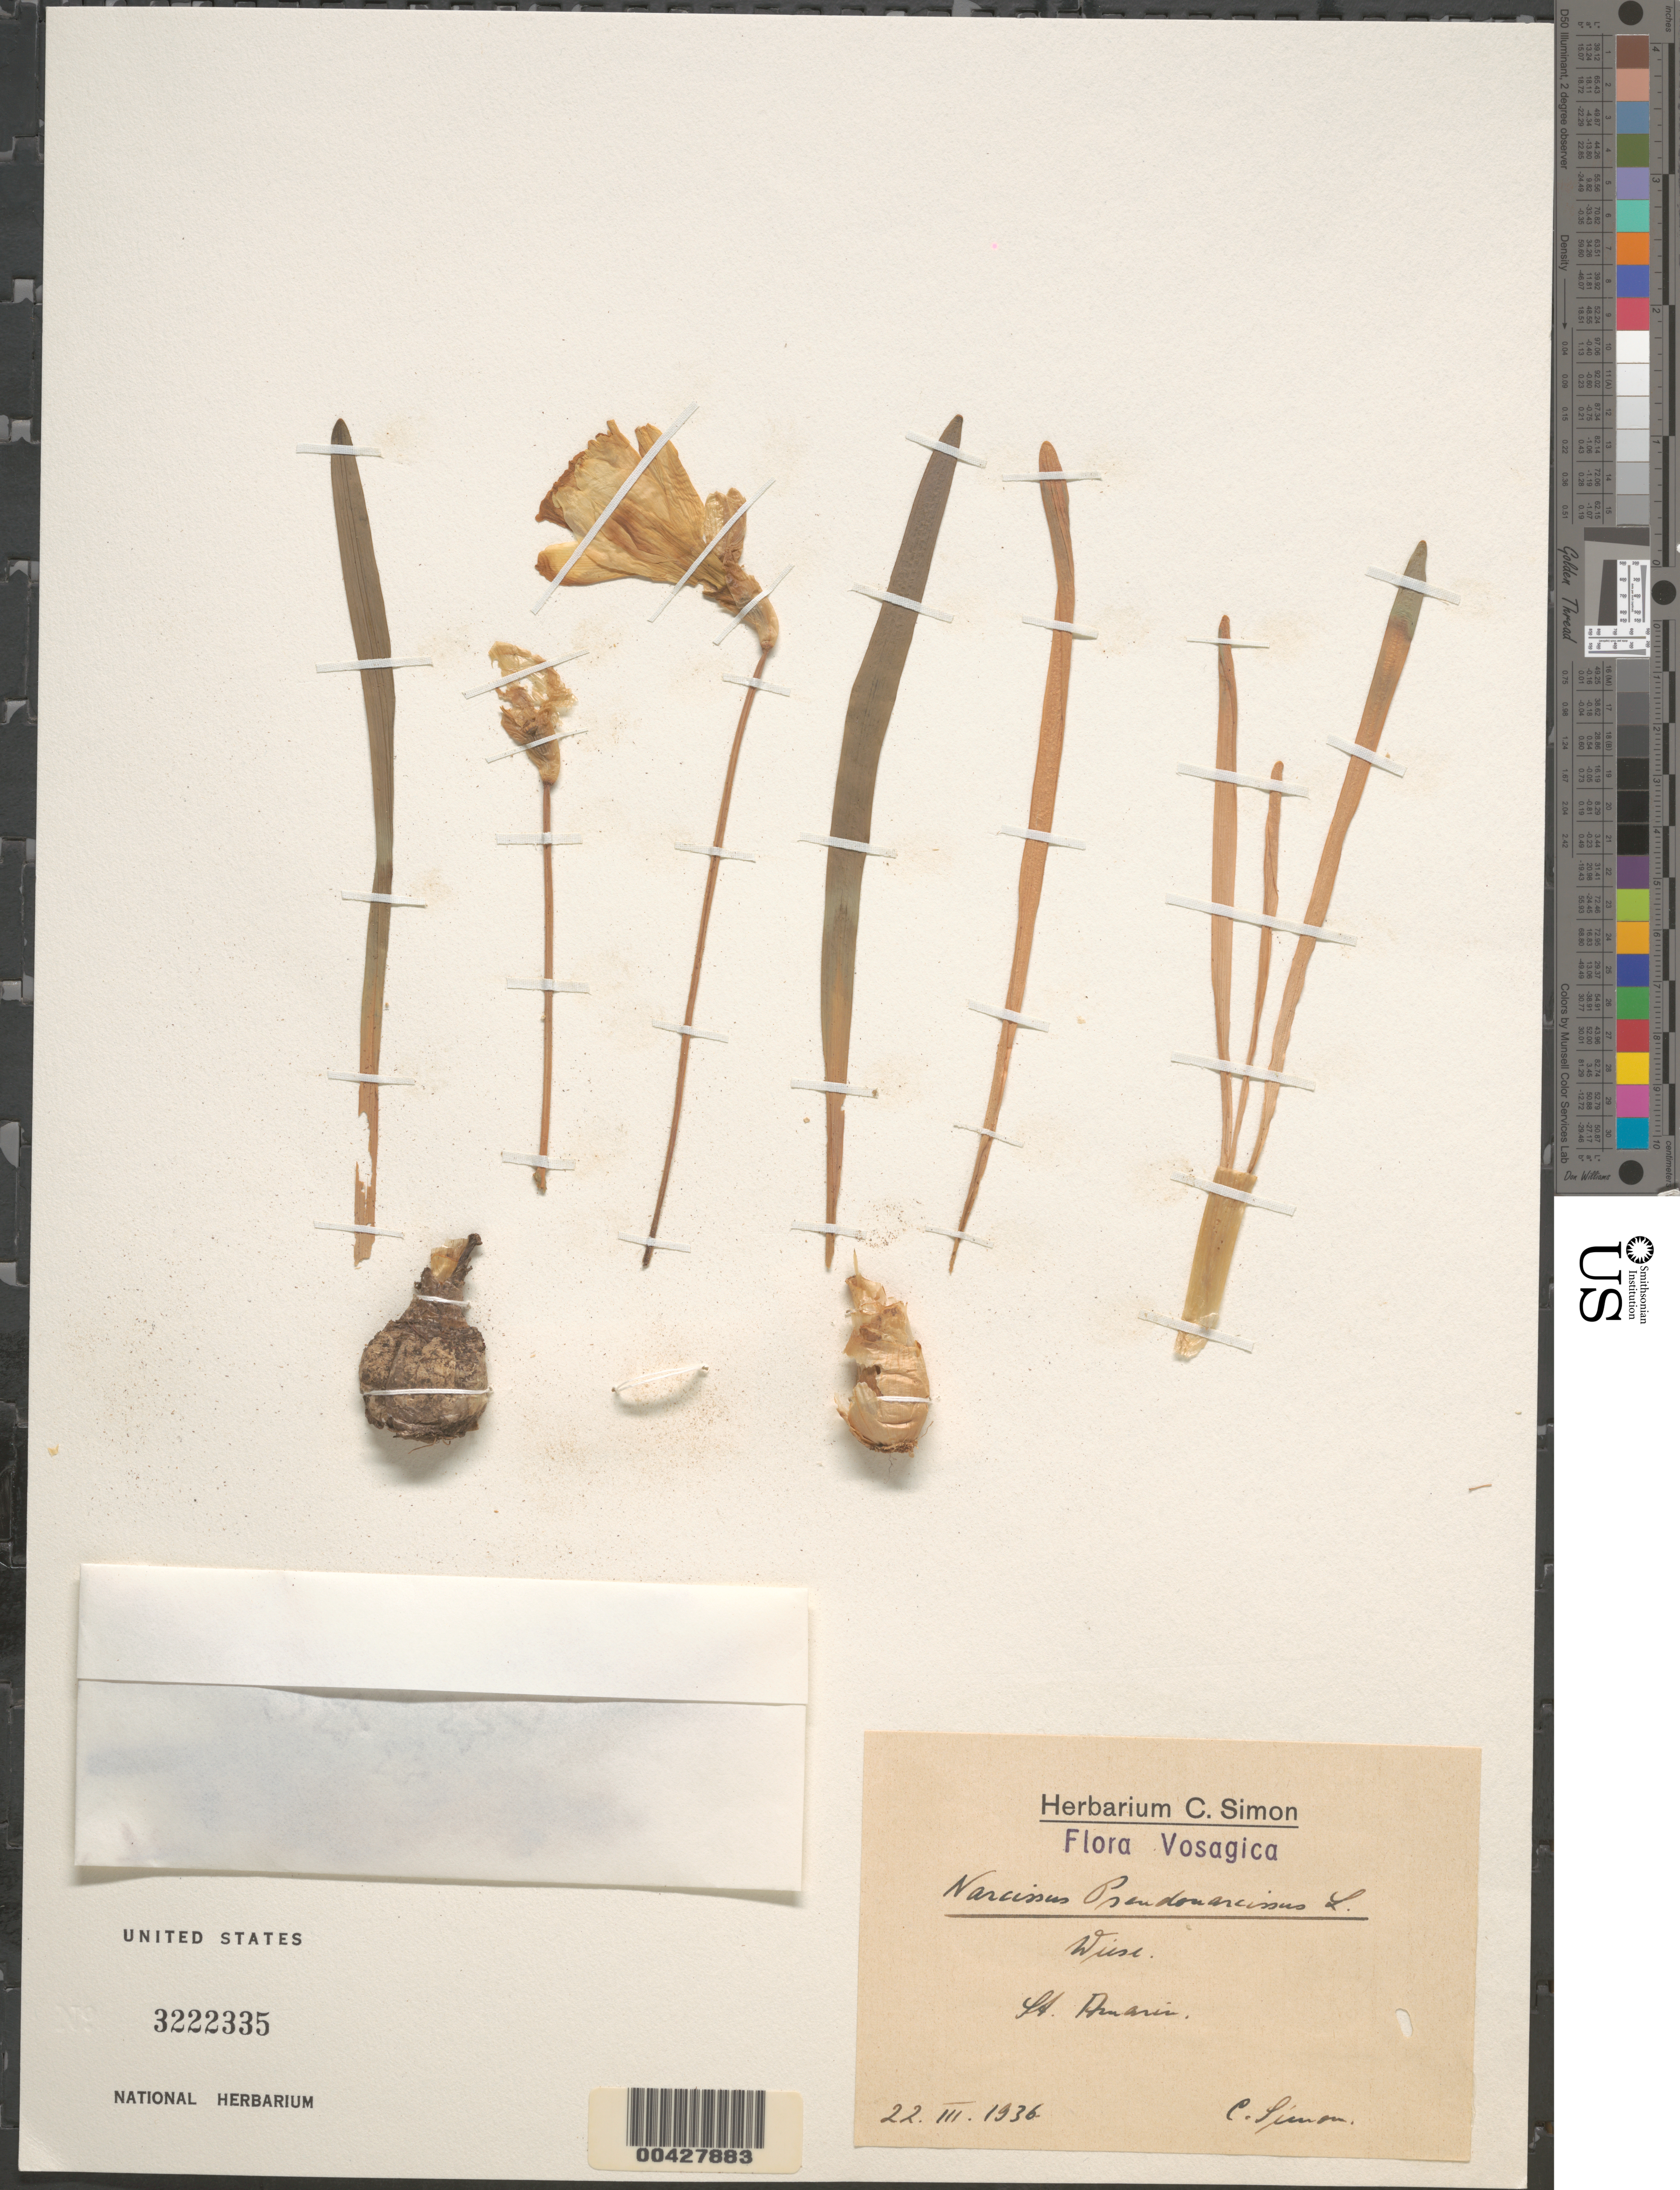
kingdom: Plantae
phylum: Tracheophyta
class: Liliopsida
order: Asparagales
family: Amaryllidaceae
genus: Narcissus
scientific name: Narcissus pseudonarcissus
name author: L.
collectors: C. Simon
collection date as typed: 22 Mar 1936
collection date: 1936-03-22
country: France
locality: Vorges, st. ainaris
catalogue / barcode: US 3222335